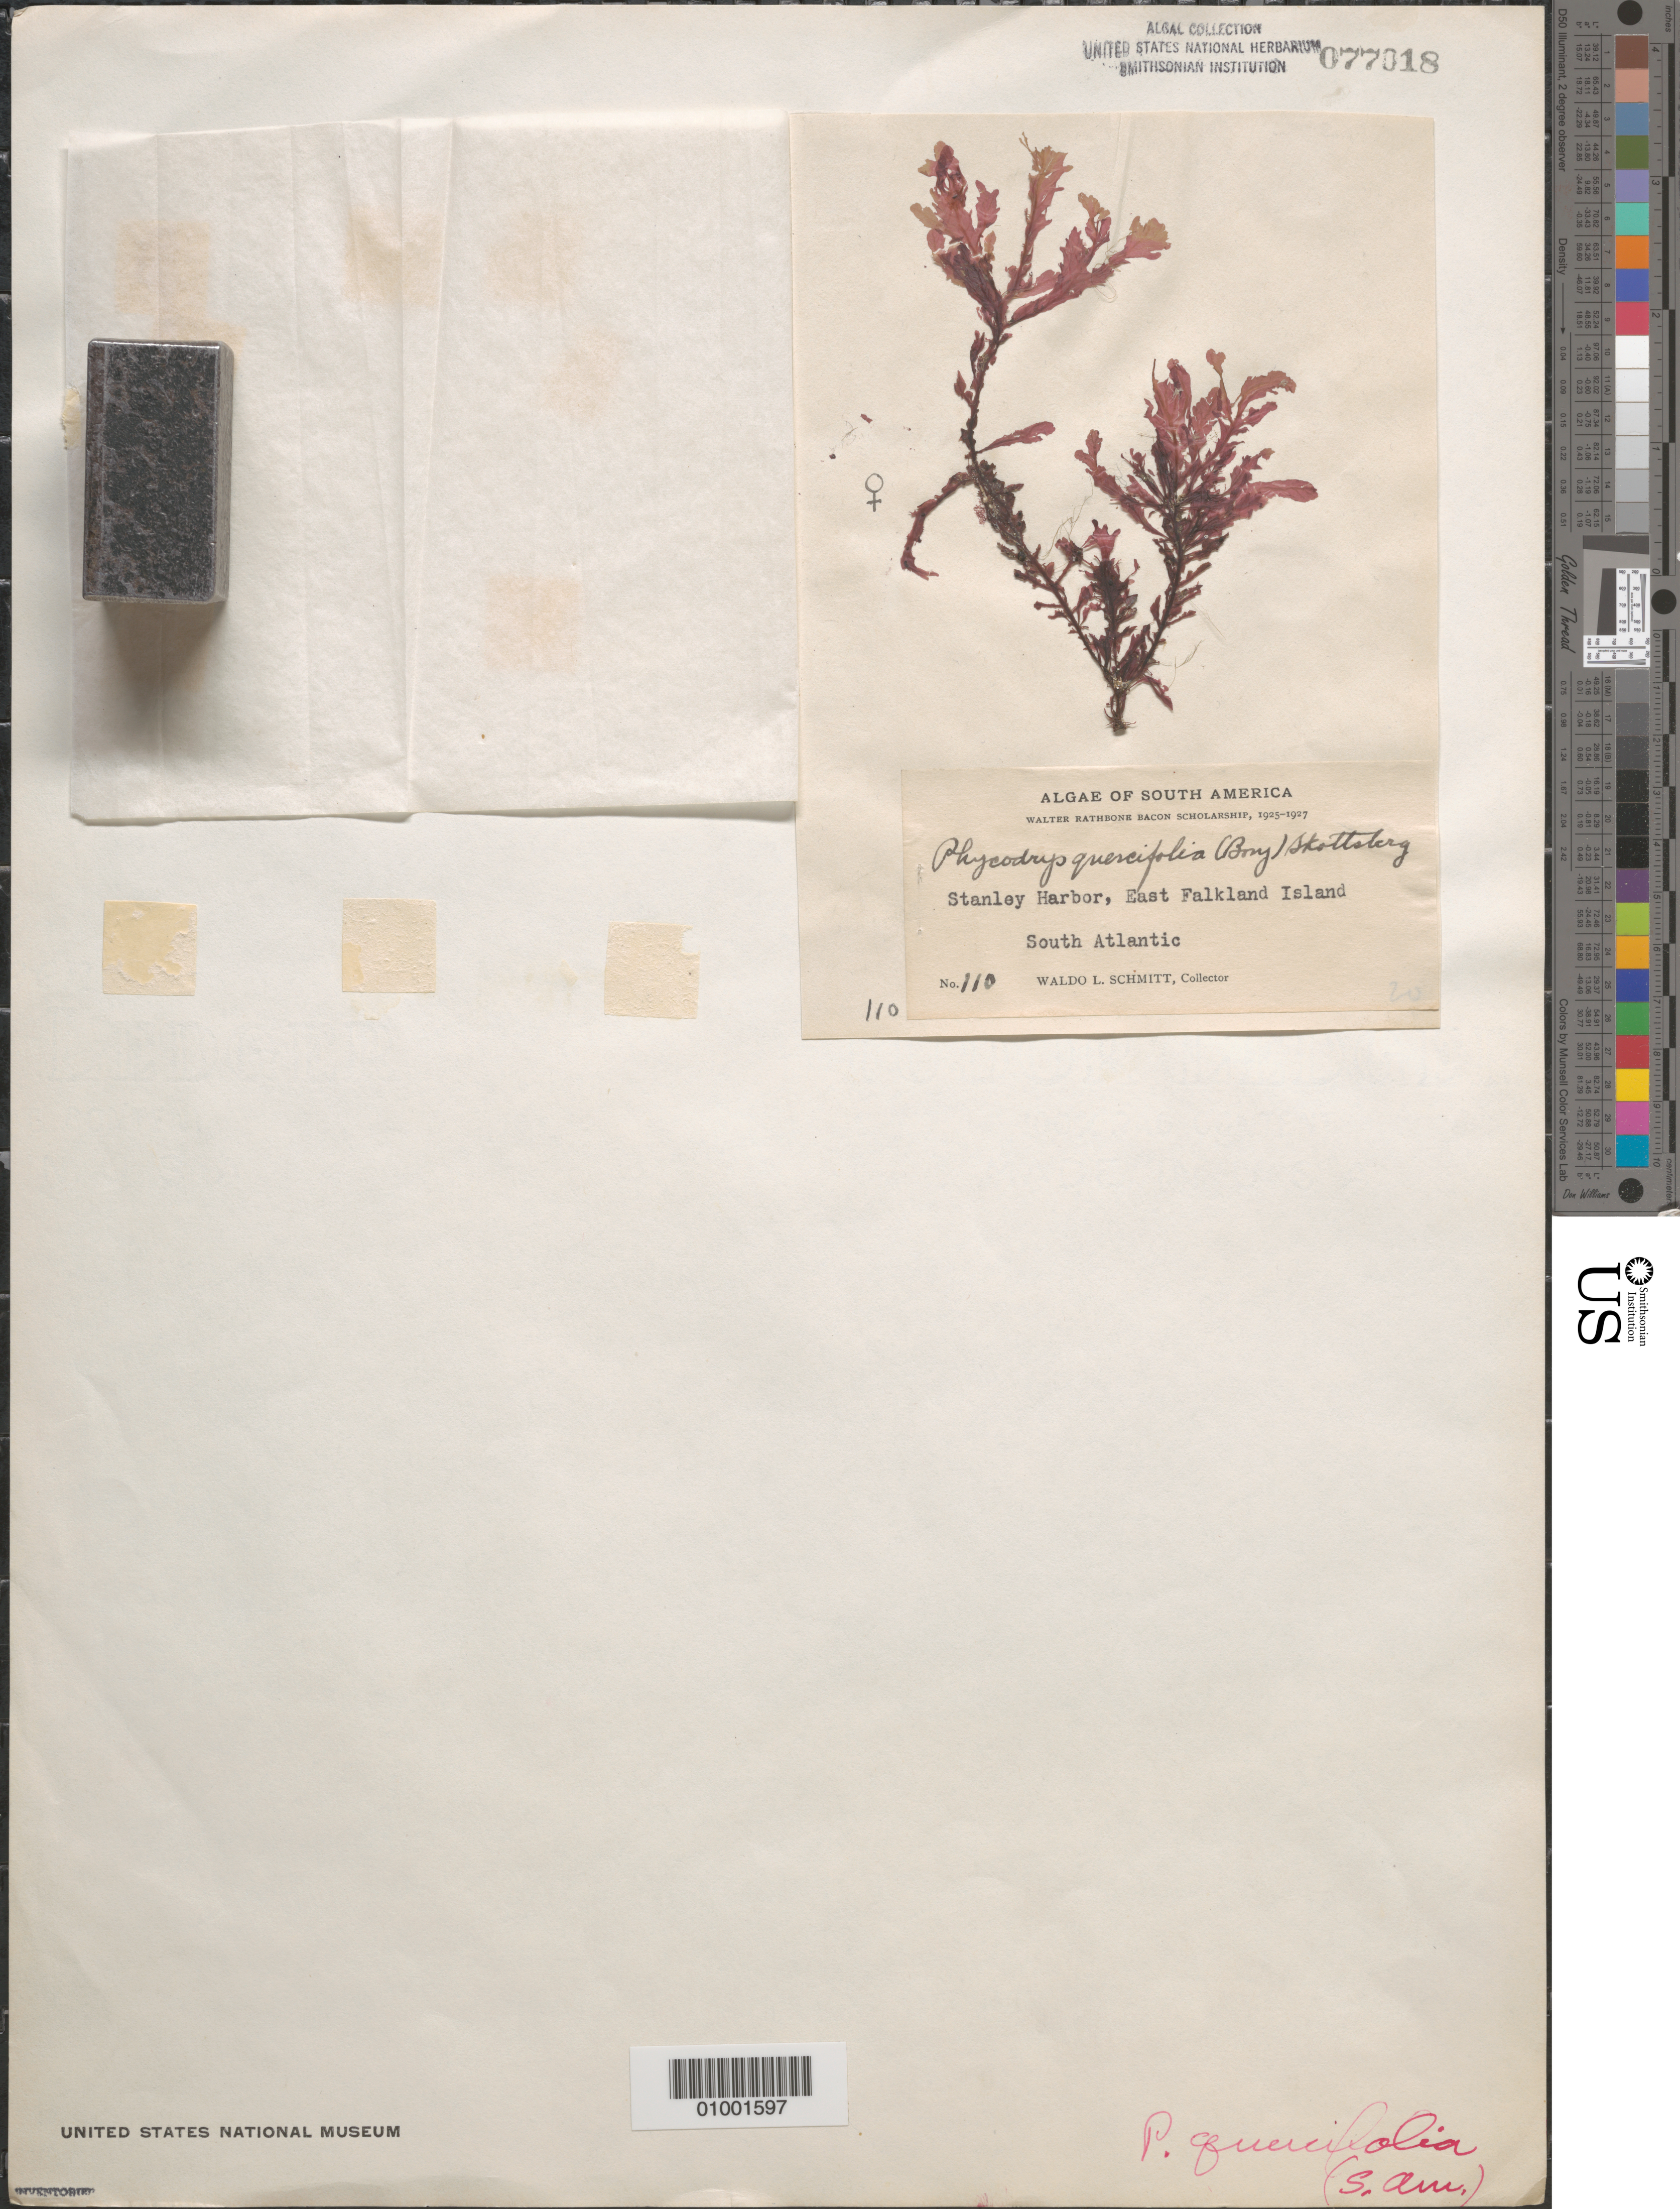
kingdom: Plantae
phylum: Rhodophyta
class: Florideophyceae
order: Ceramiales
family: Delesseriaceae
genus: Phycodrys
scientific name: Phycodrys quercifolia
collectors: W. L. Schmitt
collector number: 110 / 20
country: Falkland Islands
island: East Falkland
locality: Stanley Harbor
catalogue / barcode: US 77018